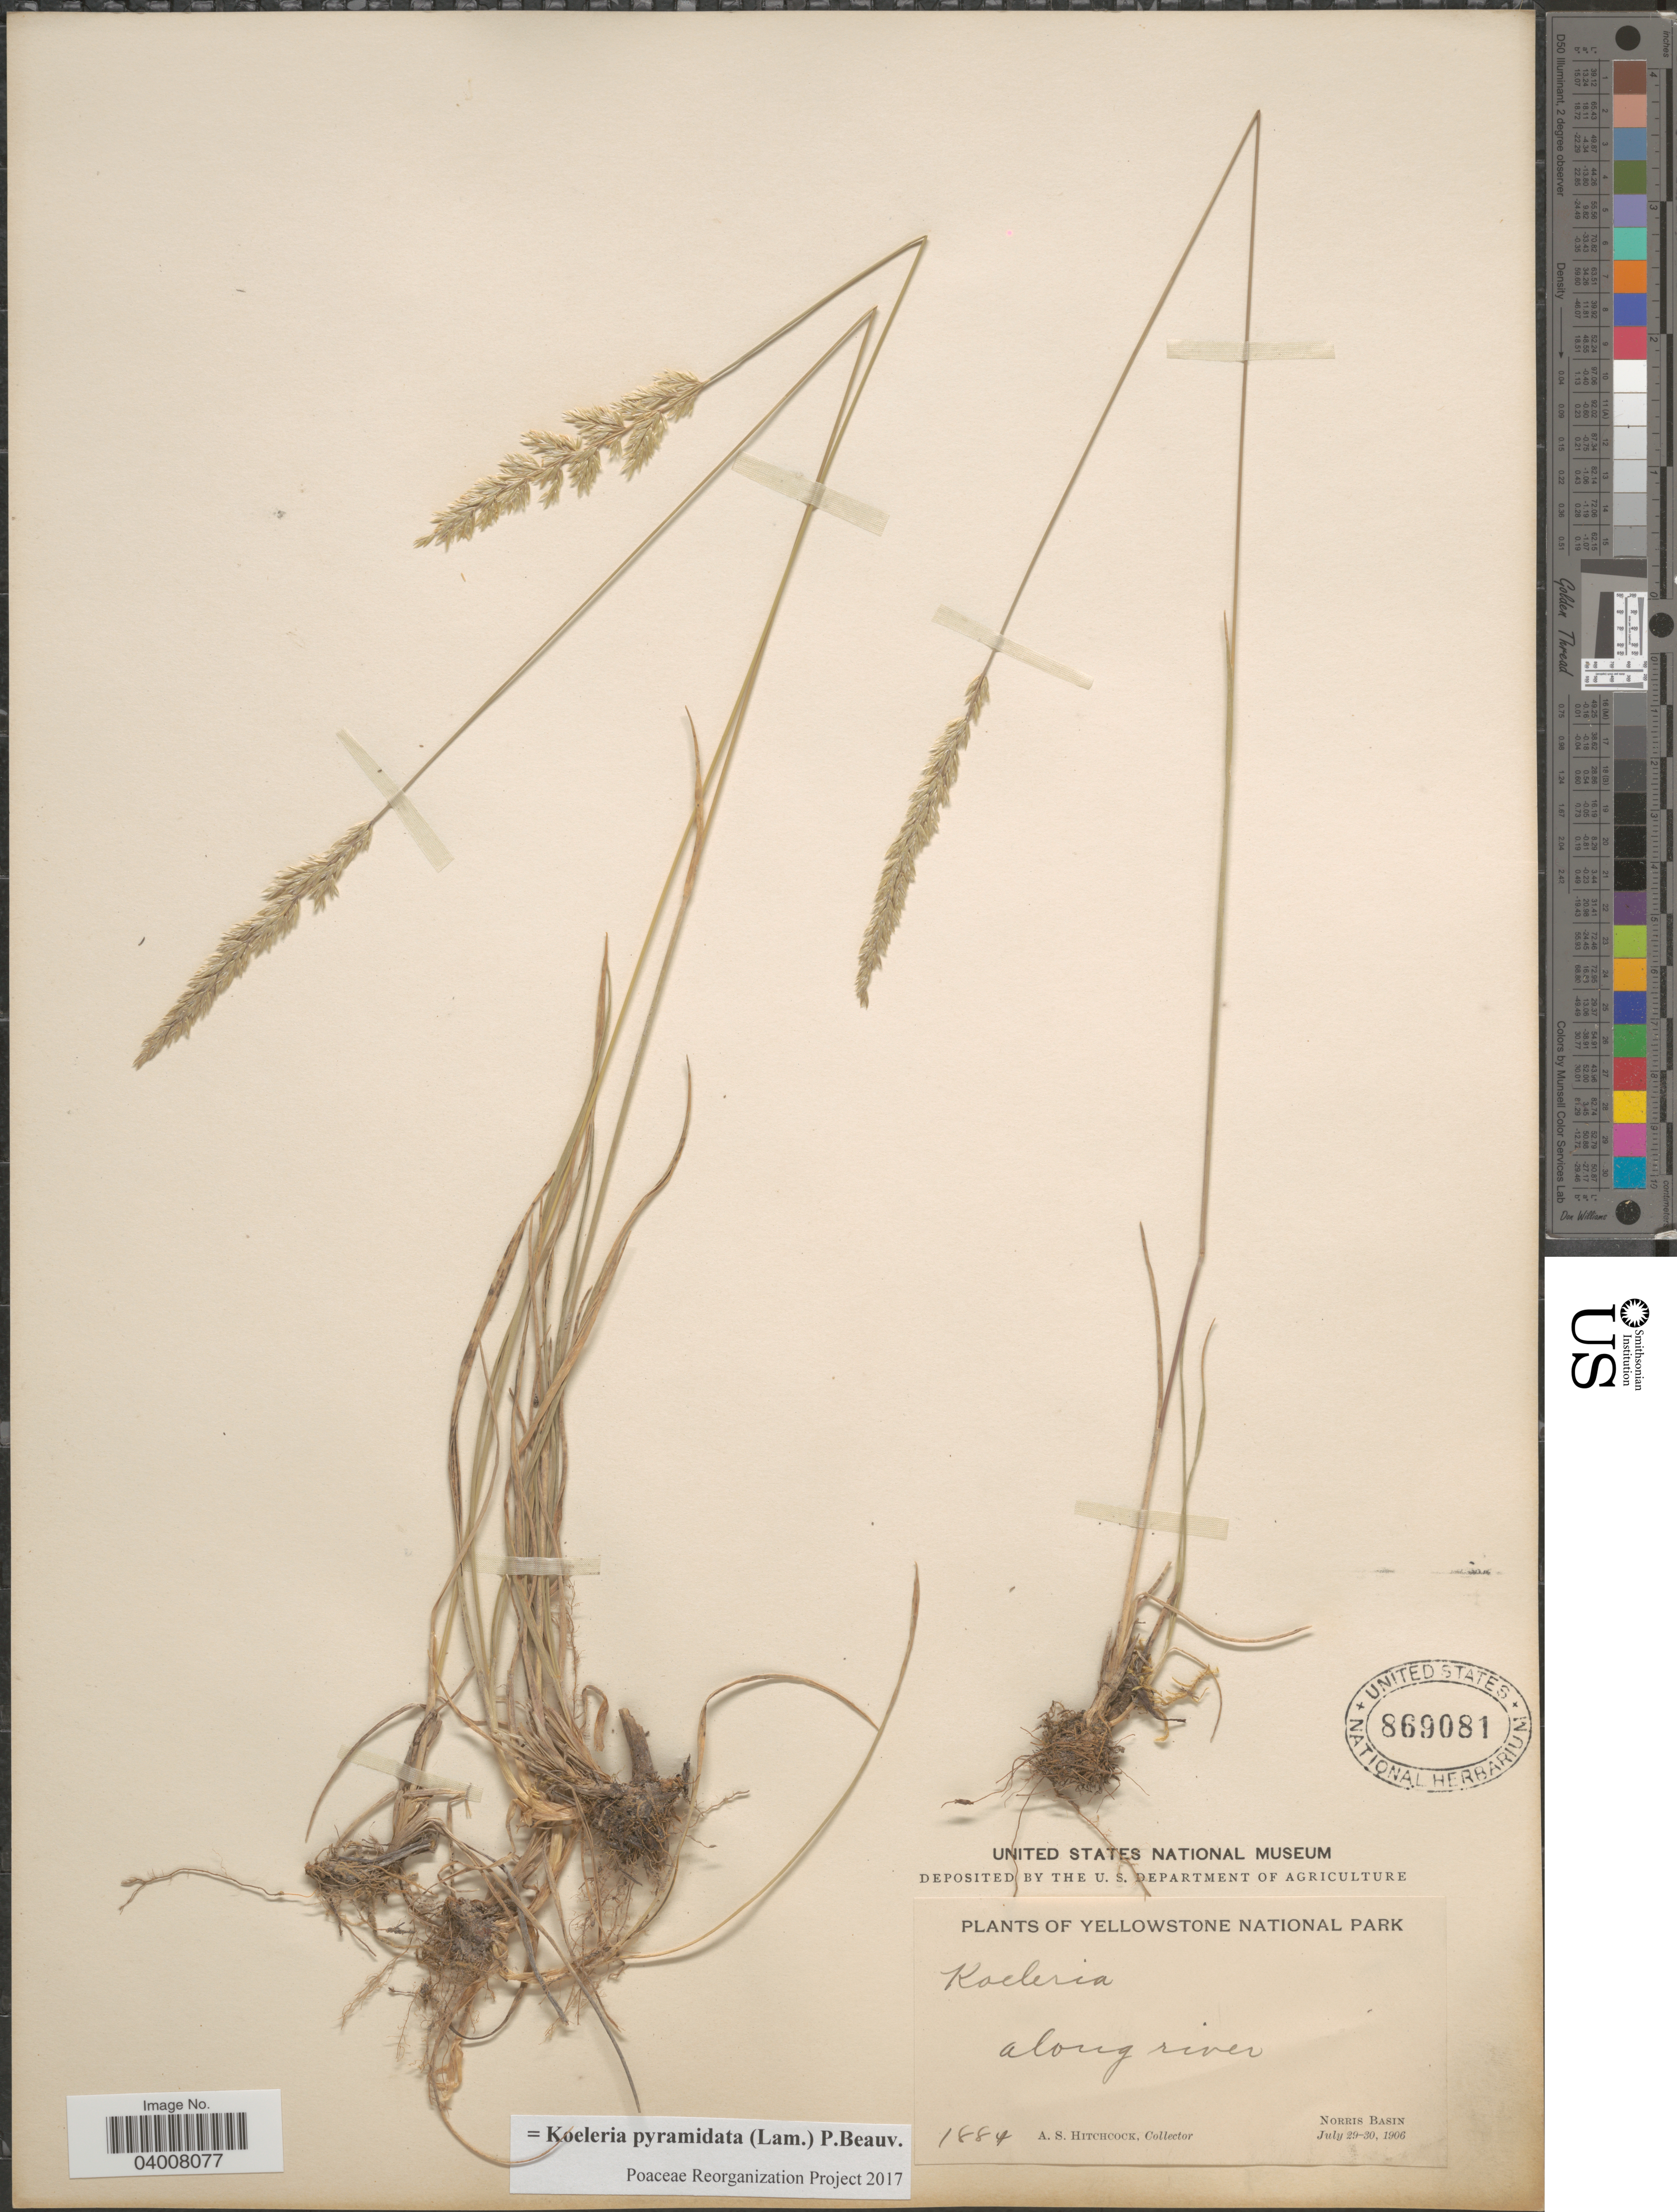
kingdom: Plantae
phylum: Tracheophyta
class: Liliopsida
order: Poales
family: Poaceae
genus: Koeleria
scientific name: Koeleria pyramidata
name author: (Lam.) P. Beauv.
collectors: A. S. Hitchcock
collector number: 1884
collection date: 1906-07-29/1906-07-30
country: United States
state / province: Wyoming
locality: Yellowstone National Park. Along river, Norris Basin.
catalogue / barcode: US 869081